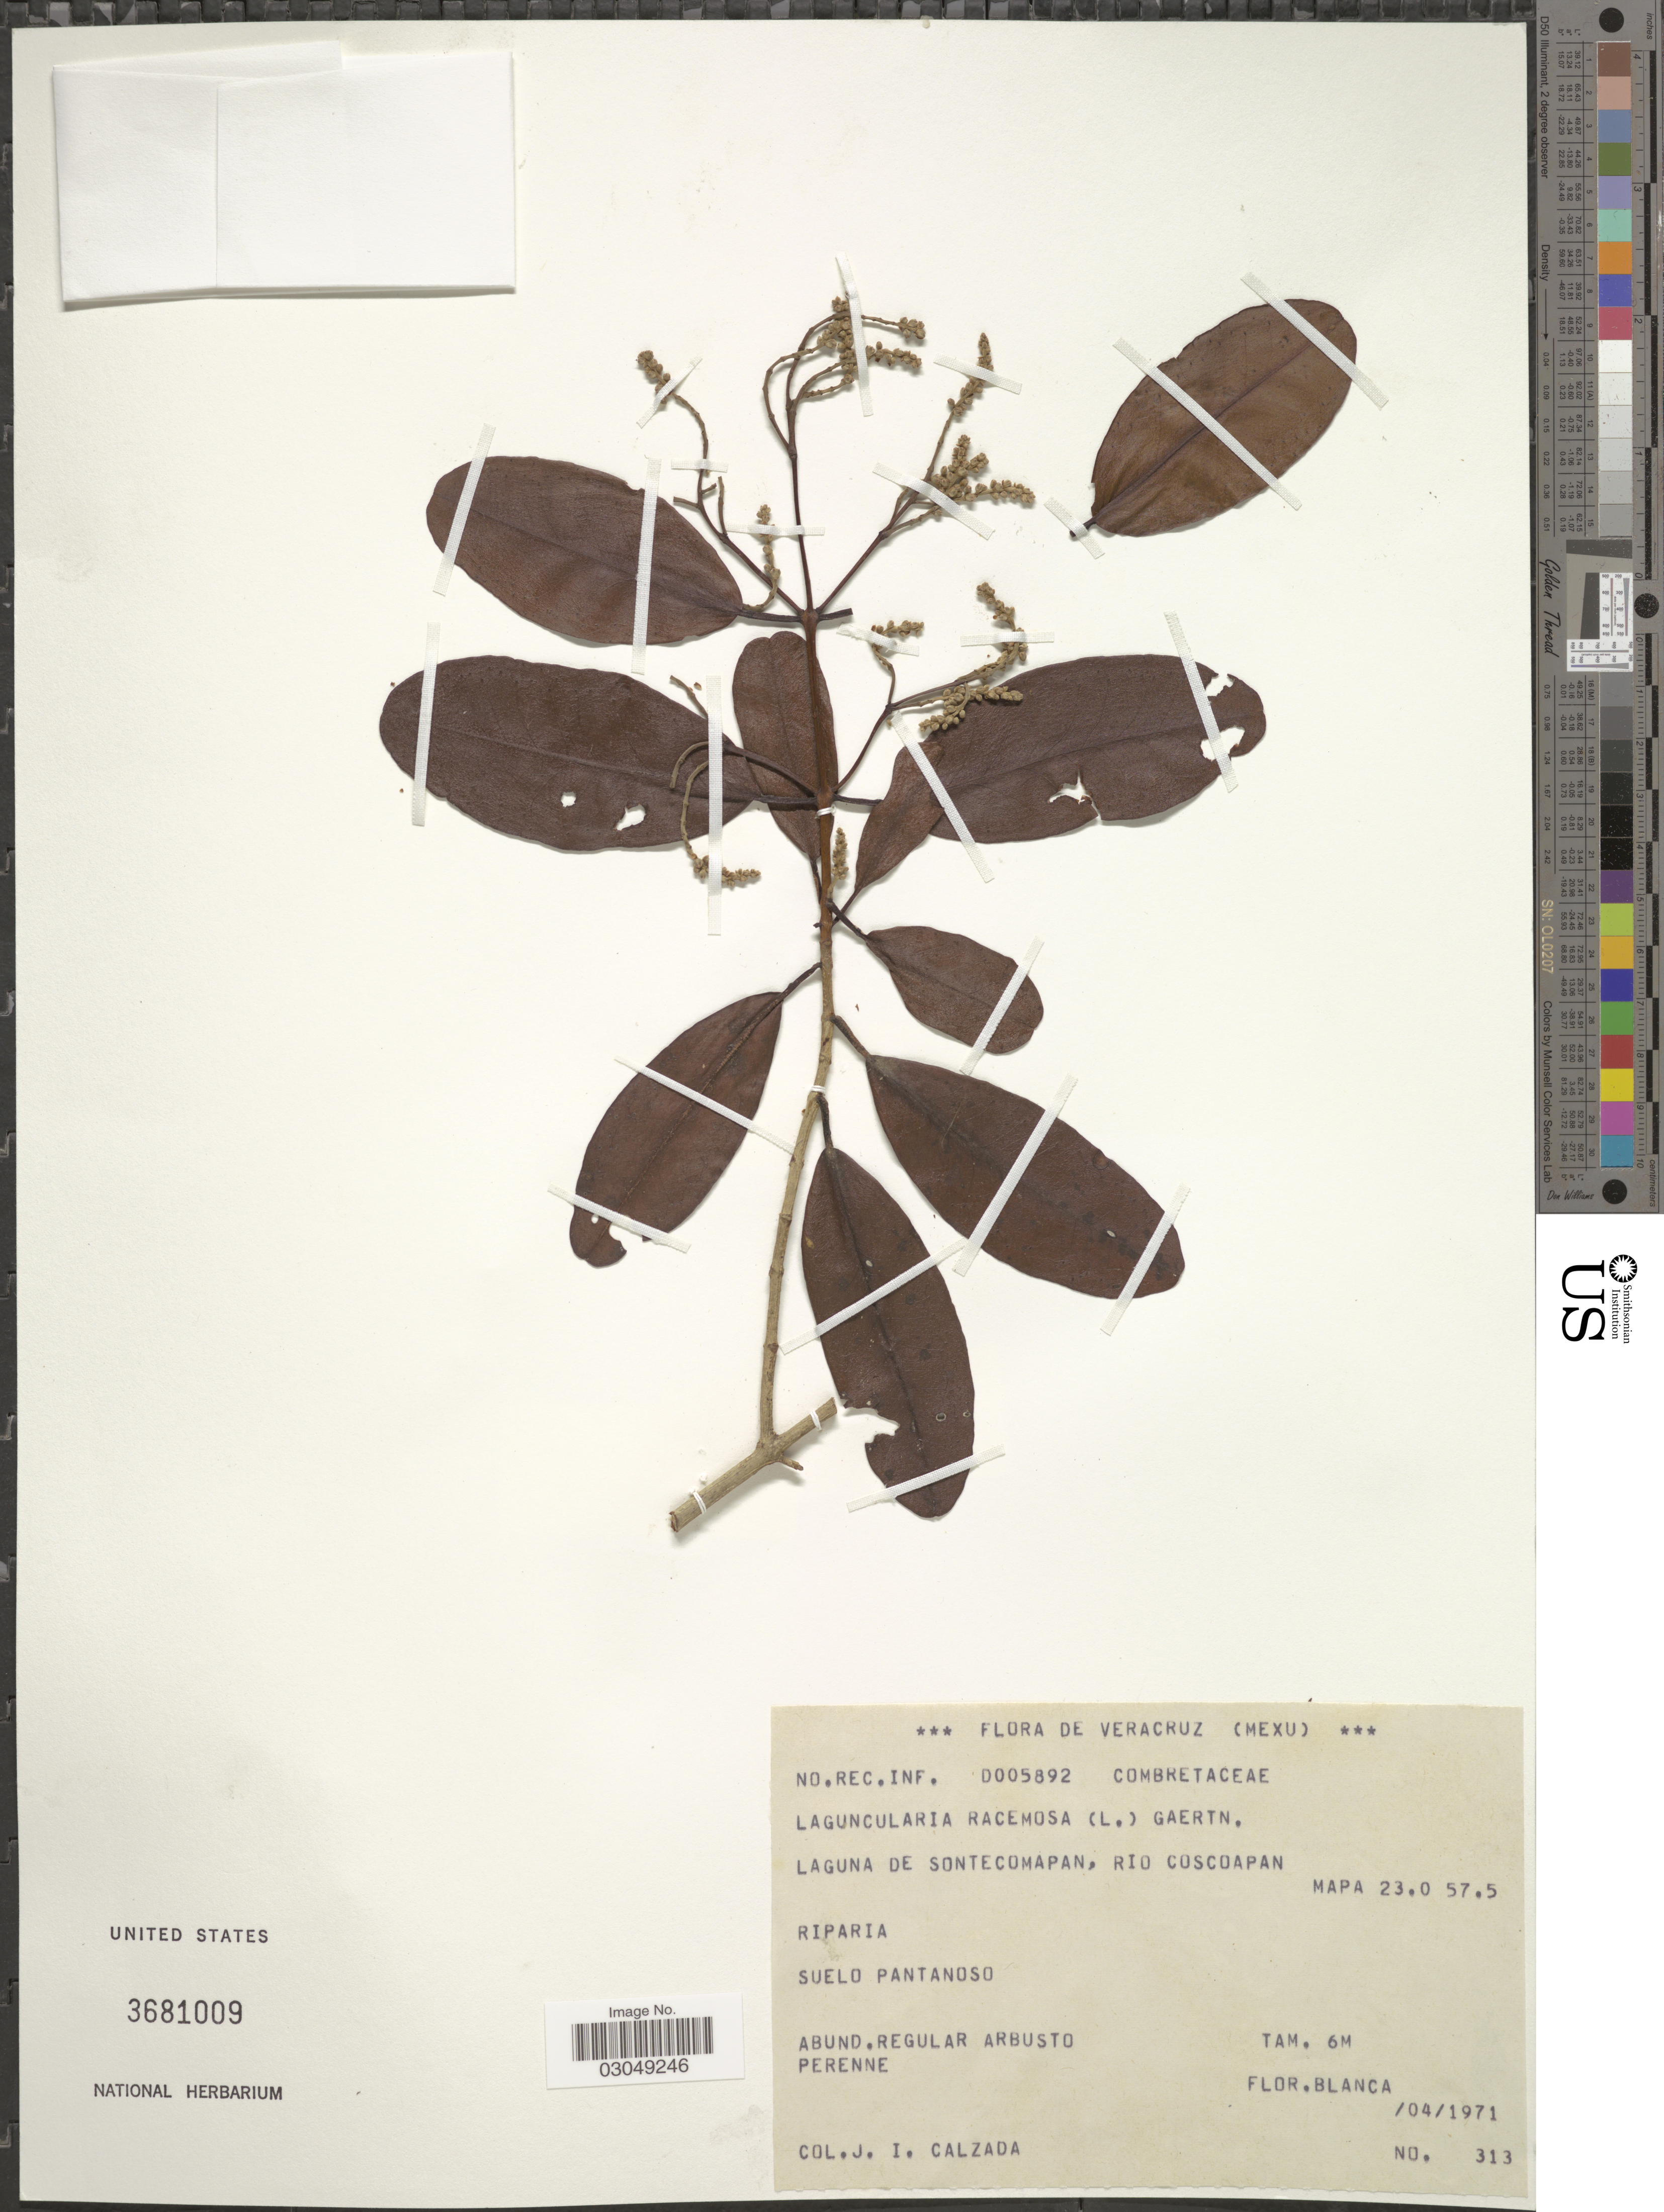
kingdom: Plantae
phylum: Tracheophyta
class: Magnoliopsida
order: Myrtales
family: Combretaceae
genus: Laguncularia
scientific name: Laguncularia racemosa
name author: (L.) C.F. Gaertn.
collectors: J. I. Calzada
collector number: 313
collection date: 1971-04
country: Mexico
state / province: Veracruz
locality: Vera Cruz. Laguna de Sontecomapan, Rio Coscopan. Mapa 23. 57.5, Riparia.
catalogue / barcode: US 3681009